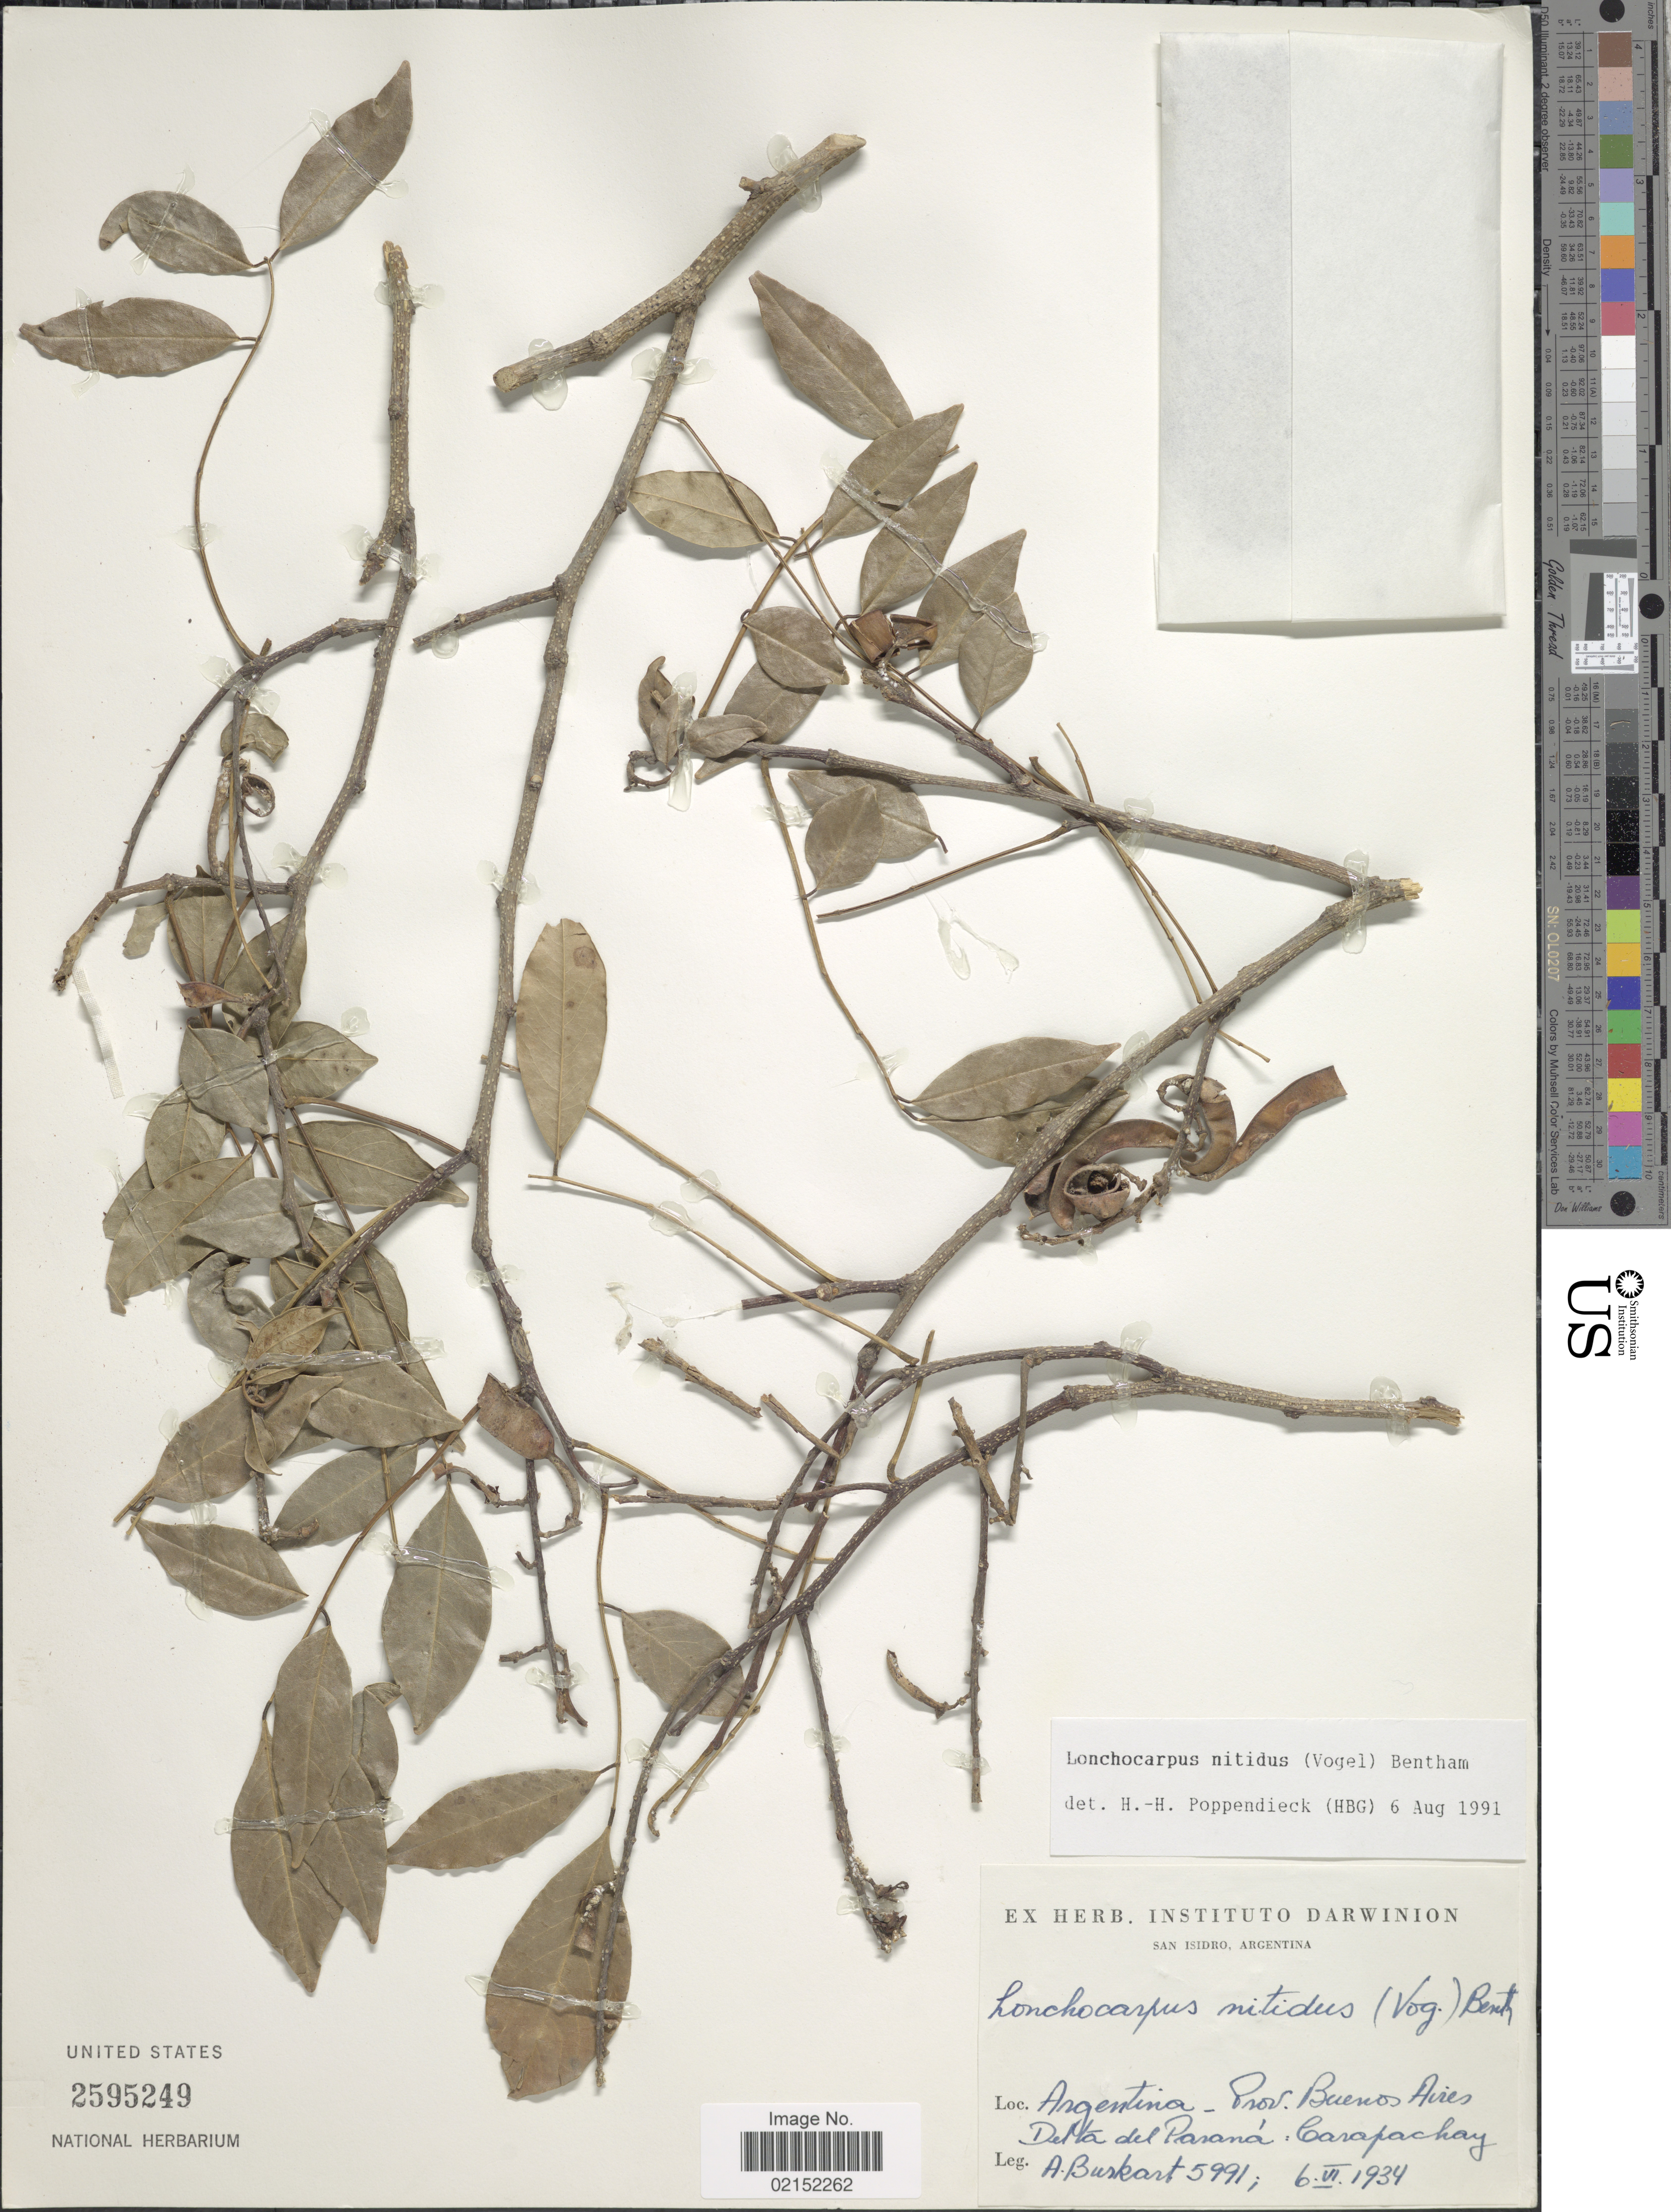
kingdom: Plantae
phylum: Tracheophyta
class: Magnoliopsida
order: Fabales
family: Fabaceae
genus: Lonchocarpus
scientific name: Lonchocarpus nitidus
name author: (Vogel) Benth.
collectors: A. E. Burkart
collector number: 5991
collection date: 1934-06-06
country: Argentina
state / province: Buenos Aires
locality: Argentina - Prov. Buenos Aires: Delta del Parana, Carapachay.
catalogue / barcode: US 2595249